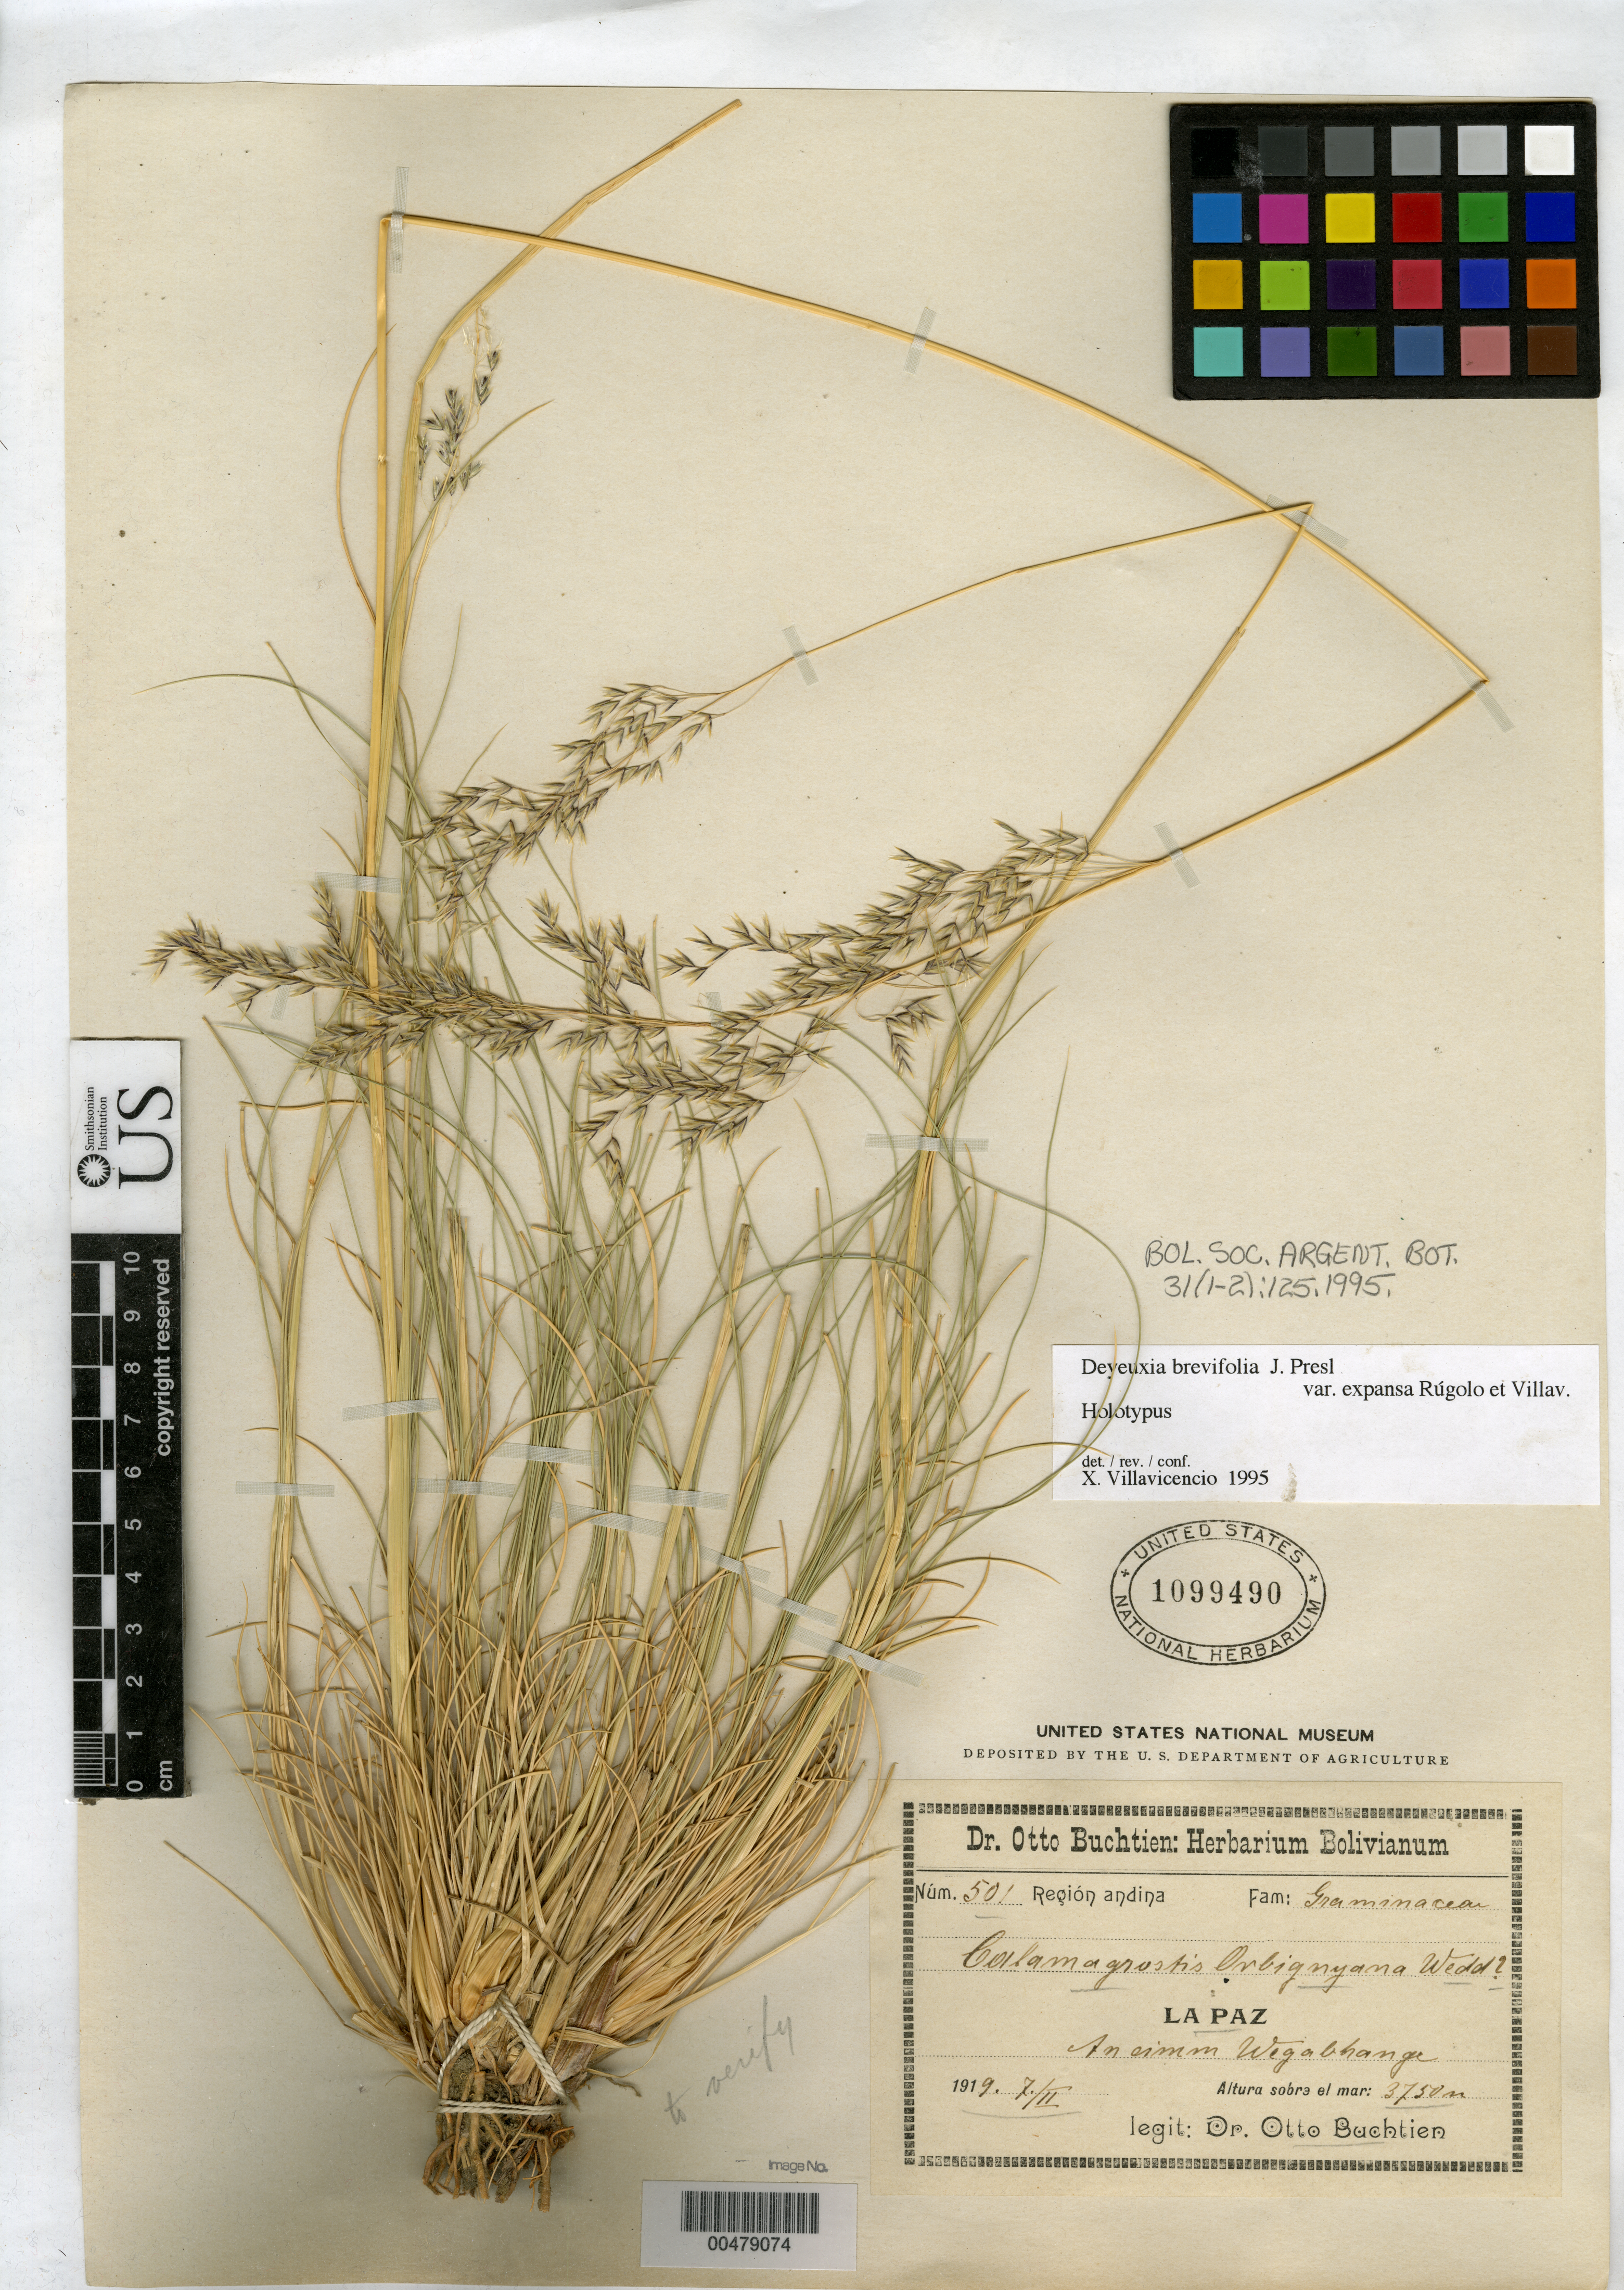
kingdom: Plantae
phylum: Tracheophyta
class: Liliopsida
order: Poales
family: Poaceae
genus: Deyeuxia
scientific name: Deyeuxia brevifolia var. expansa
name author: Rúgolo & Villavicencio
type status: Holotype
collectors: O. Buchtien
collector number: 501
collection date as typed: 07 Feb 1919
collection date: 1919-02-07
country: Bolivia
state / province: La Paz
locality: Wegabhange. [Way slope.]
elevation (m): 3750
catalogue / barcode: US 1099490